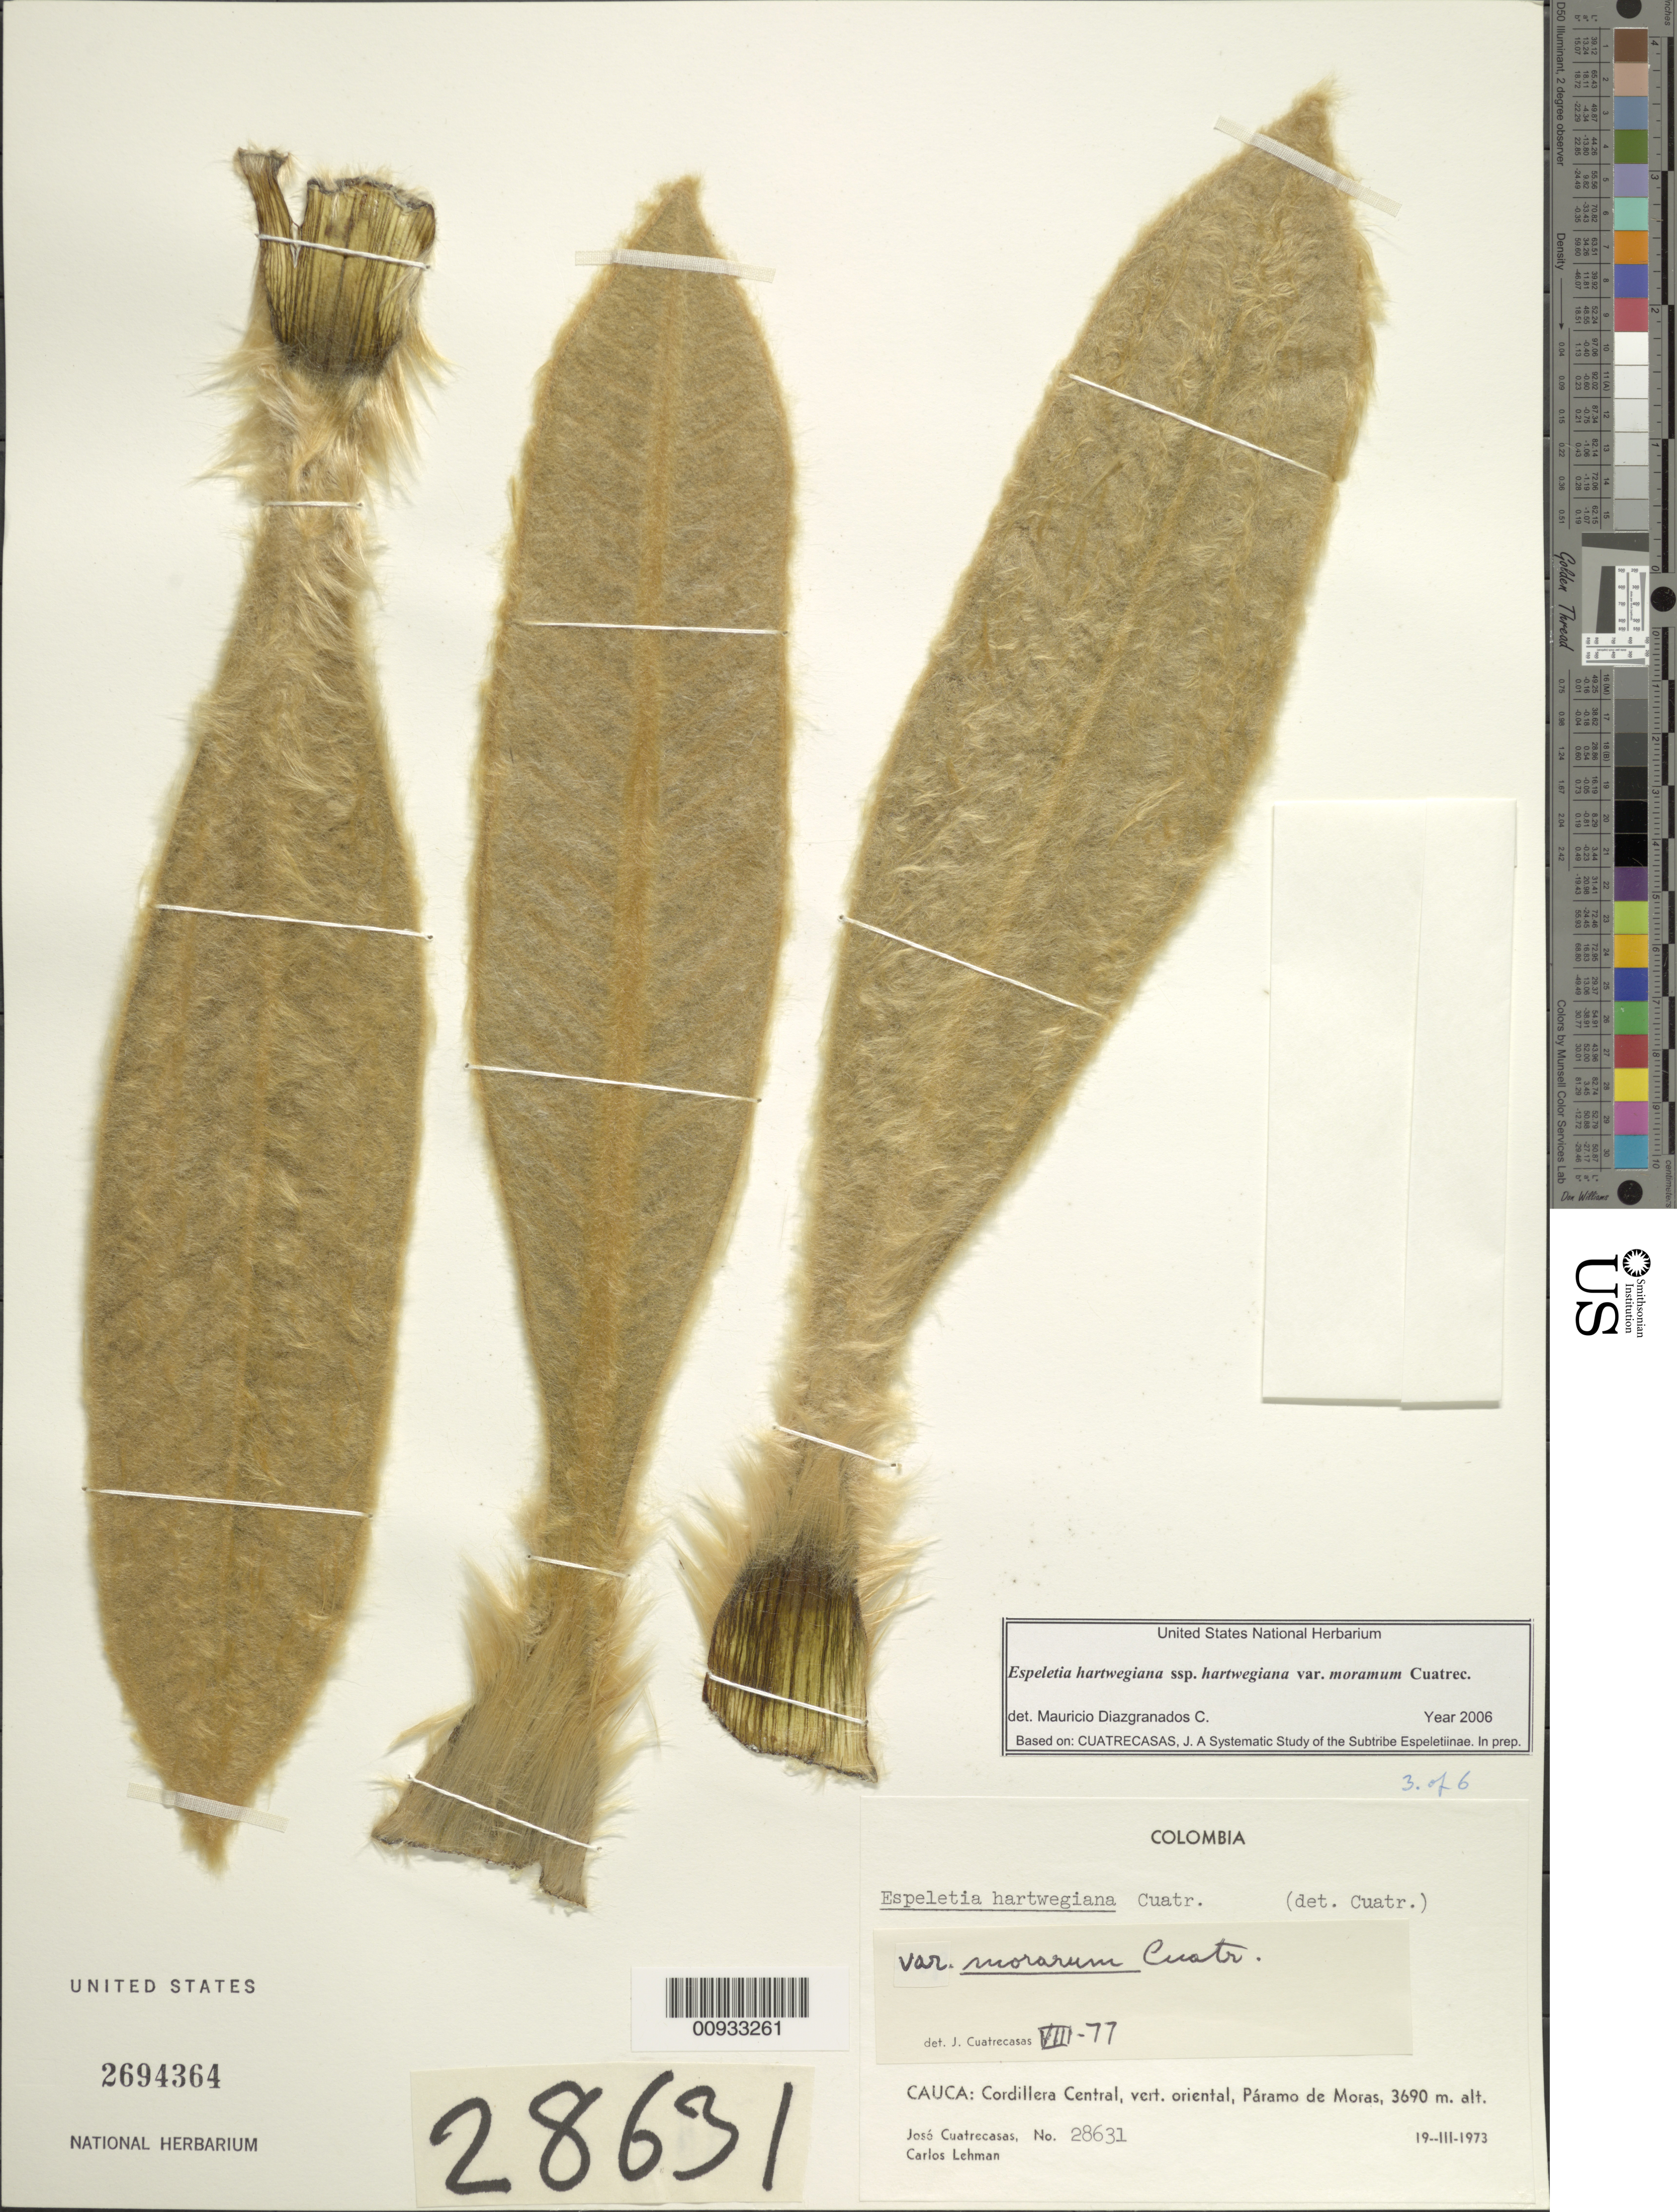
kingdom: Plantae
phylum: Tracheophyta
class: Magnoliopsida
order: Asterales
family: Asteraceae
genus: Espeletia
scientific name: Espeletia hartwegiana var. morarum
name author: Cuatrec.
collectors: J. Cuatrecasas & C. Lehman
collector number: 28631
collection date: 1973-03-19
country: Colombia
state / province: Cauca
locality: Cordillera Central, vert. oriental, Paramo de Moras.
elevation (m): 3690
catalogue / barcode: US 2694364